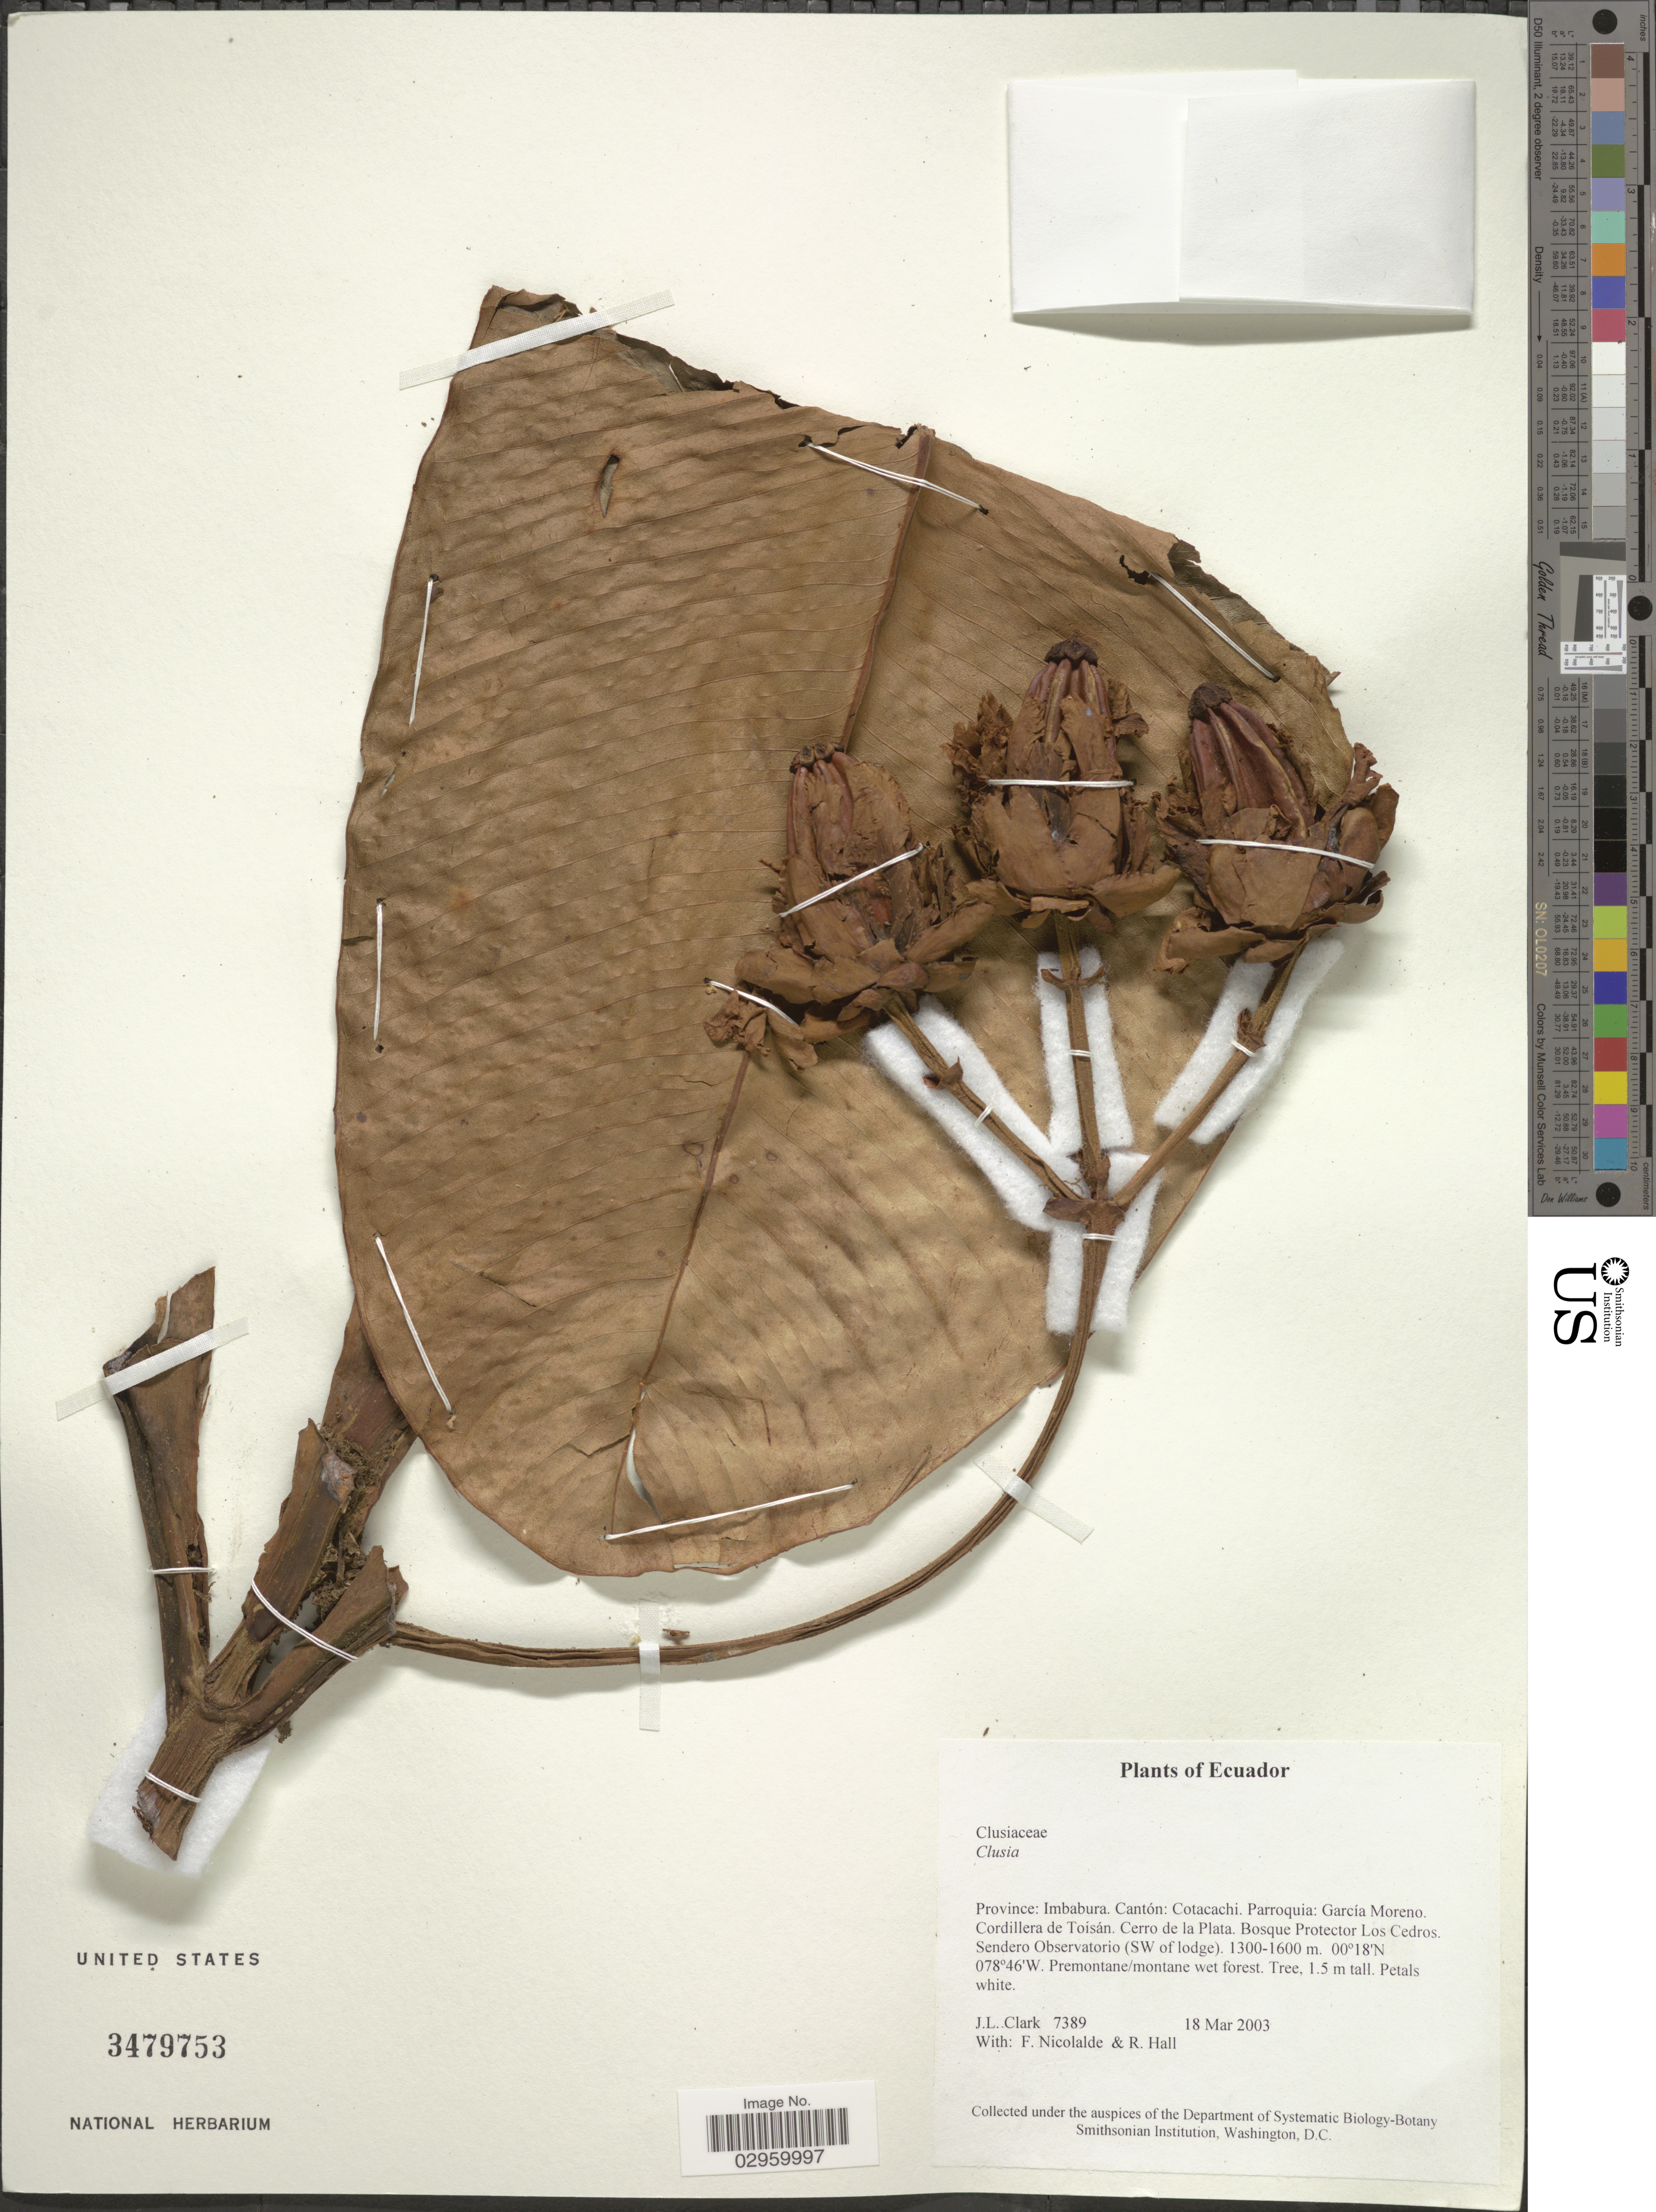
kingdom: Plantae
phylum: Tracheophyta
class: Magnoliopsida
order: Malpighiales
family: Clusiaceae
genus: Clusia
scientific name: Clusia sp.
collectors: J. L. Clark, F. Nicolalde & R. Hall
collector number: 7389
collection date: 2003-03-18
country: Ecuador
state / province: Imbabura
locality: Cantón: Cotacachi, Parroquia, García Moreno, Cordillera de Toisán, Cerro de la Plata, Bosque Protector Los Cedros, Sendero Observatorio (SW of lodge).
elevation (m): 1300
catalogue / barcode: US 3479753